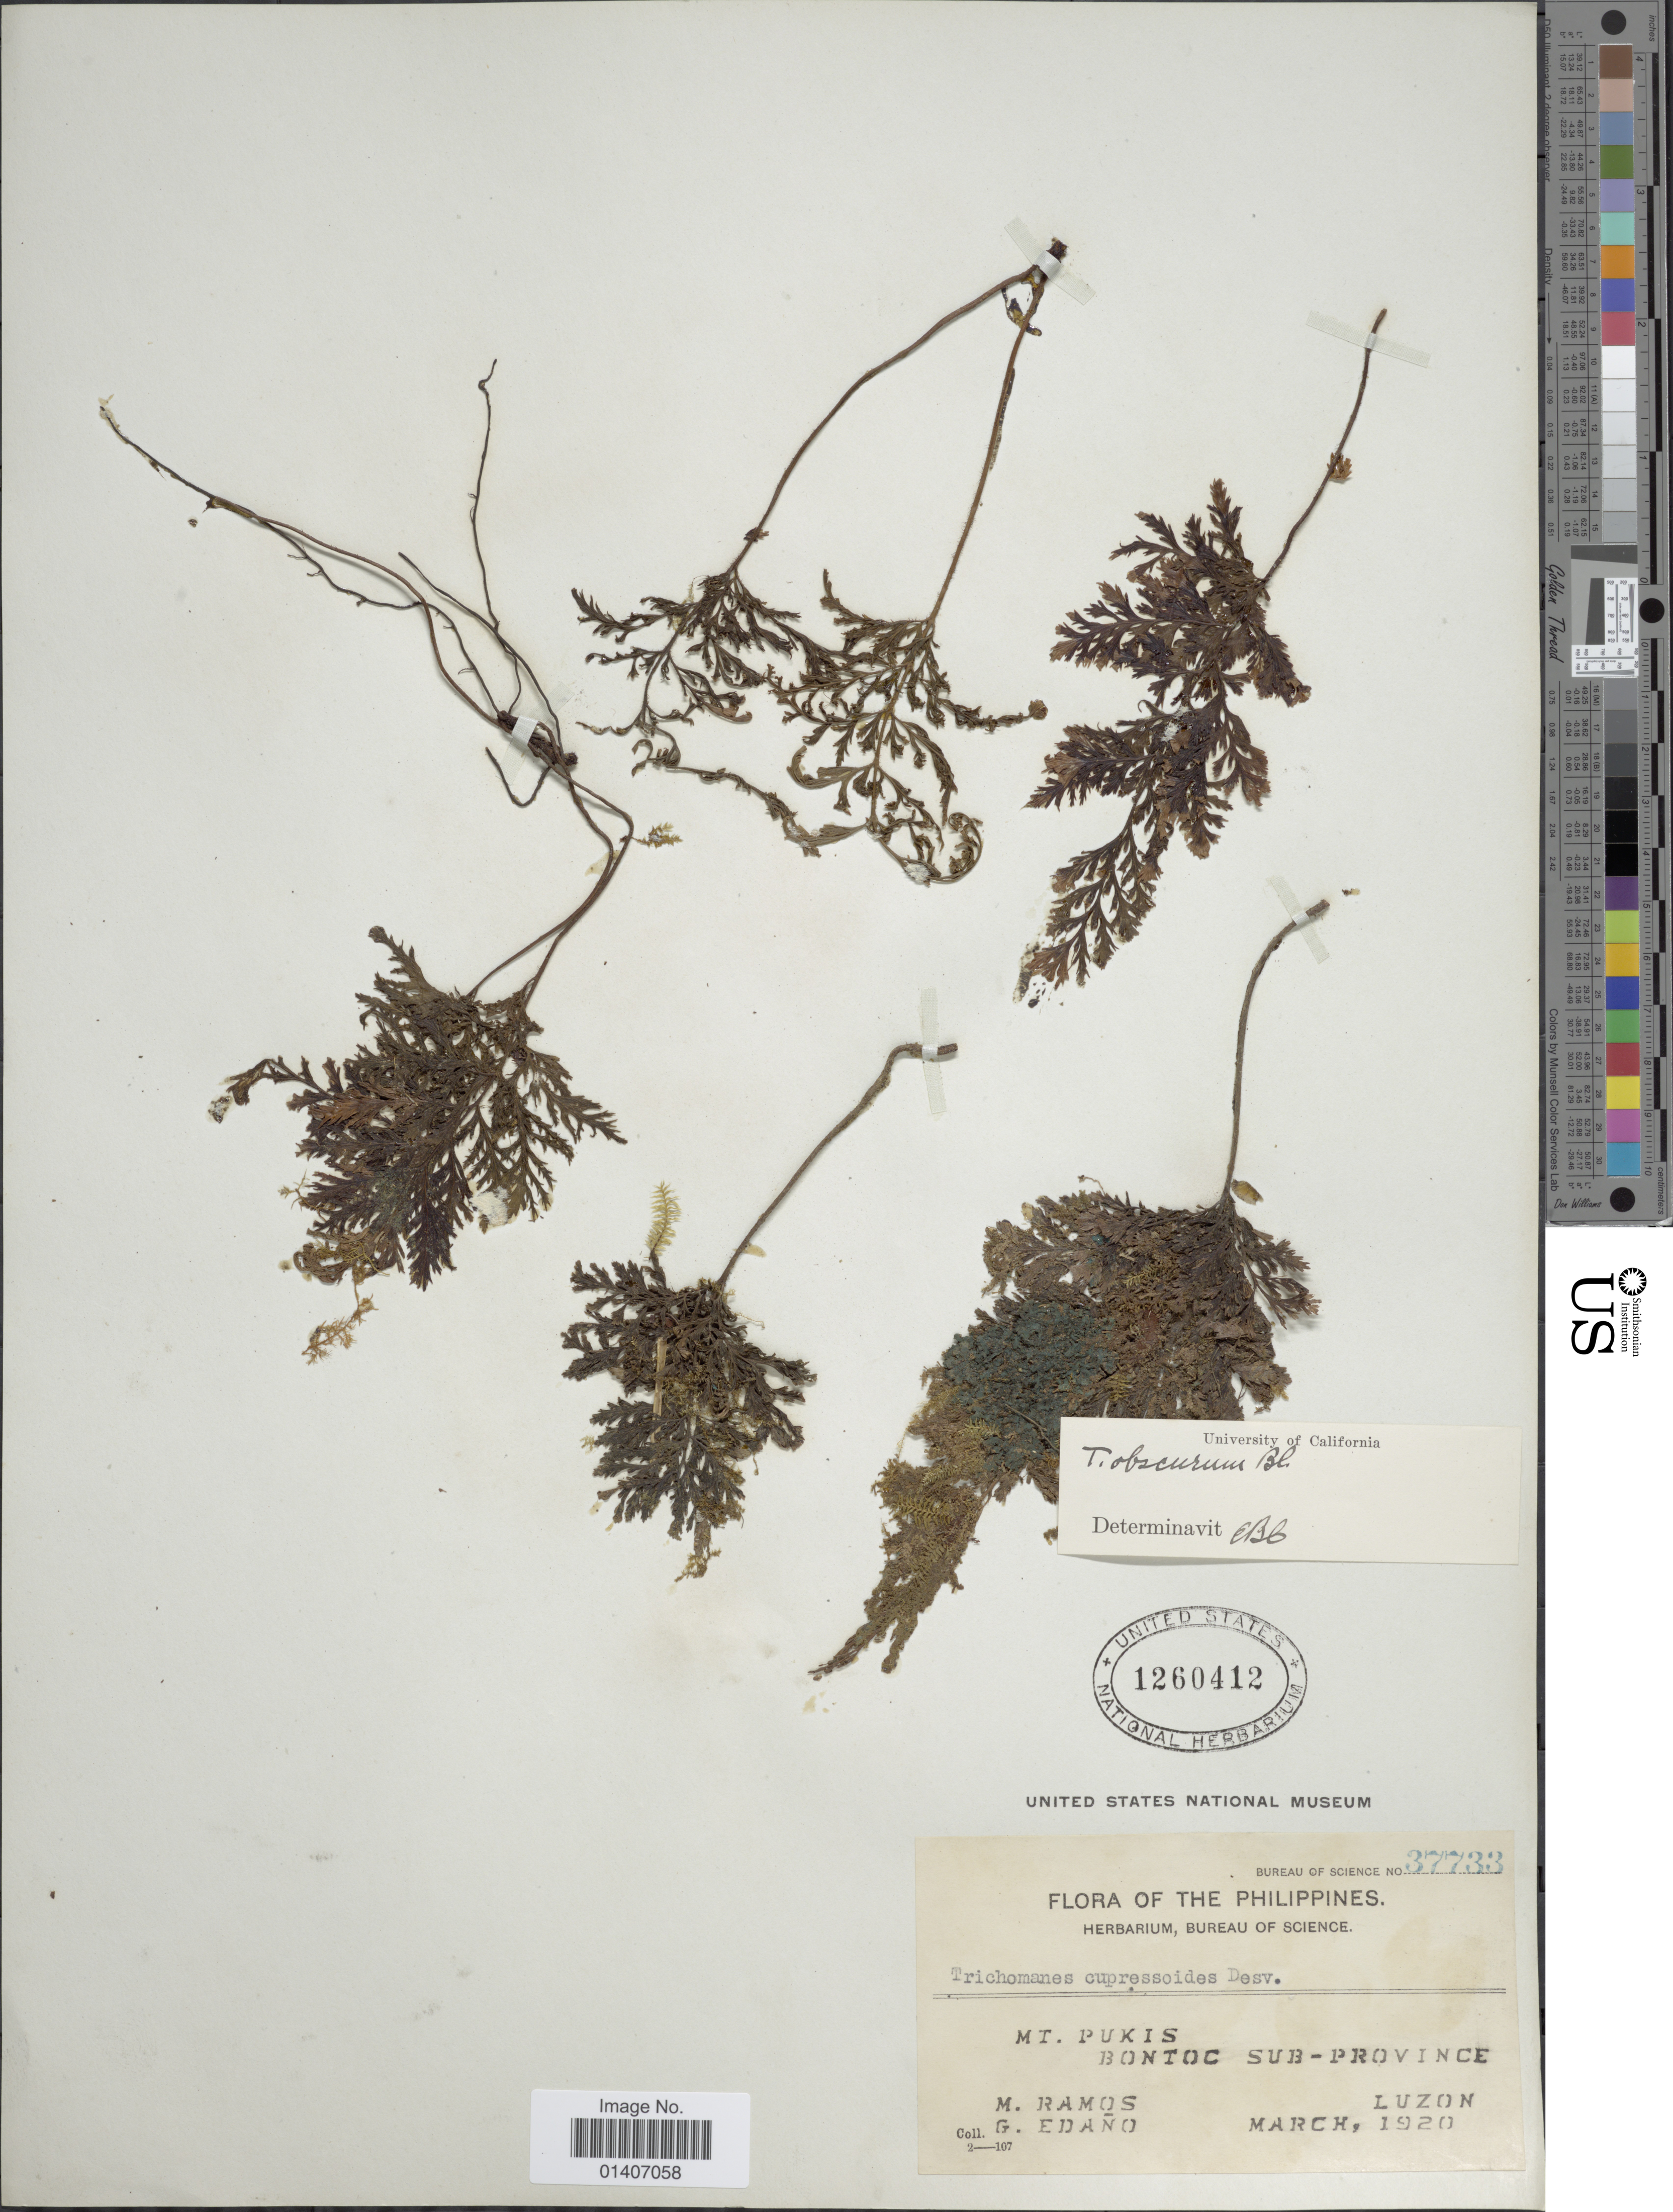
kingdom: Plantae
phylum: Tracheophyta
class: Polypodiopsida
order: Hymenophyllales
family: Hymenophyllaceae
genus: Abrodictyum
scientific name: Abrodictyum obscurum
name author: (Blume) Ebihara & K. Iwats.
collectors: M. Ramos & G. Edaño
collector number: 37733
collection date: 1920-03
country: Philippines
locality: Mt. Pukis, Bontoc Sub-province, Luzon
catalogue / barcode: US 1260412